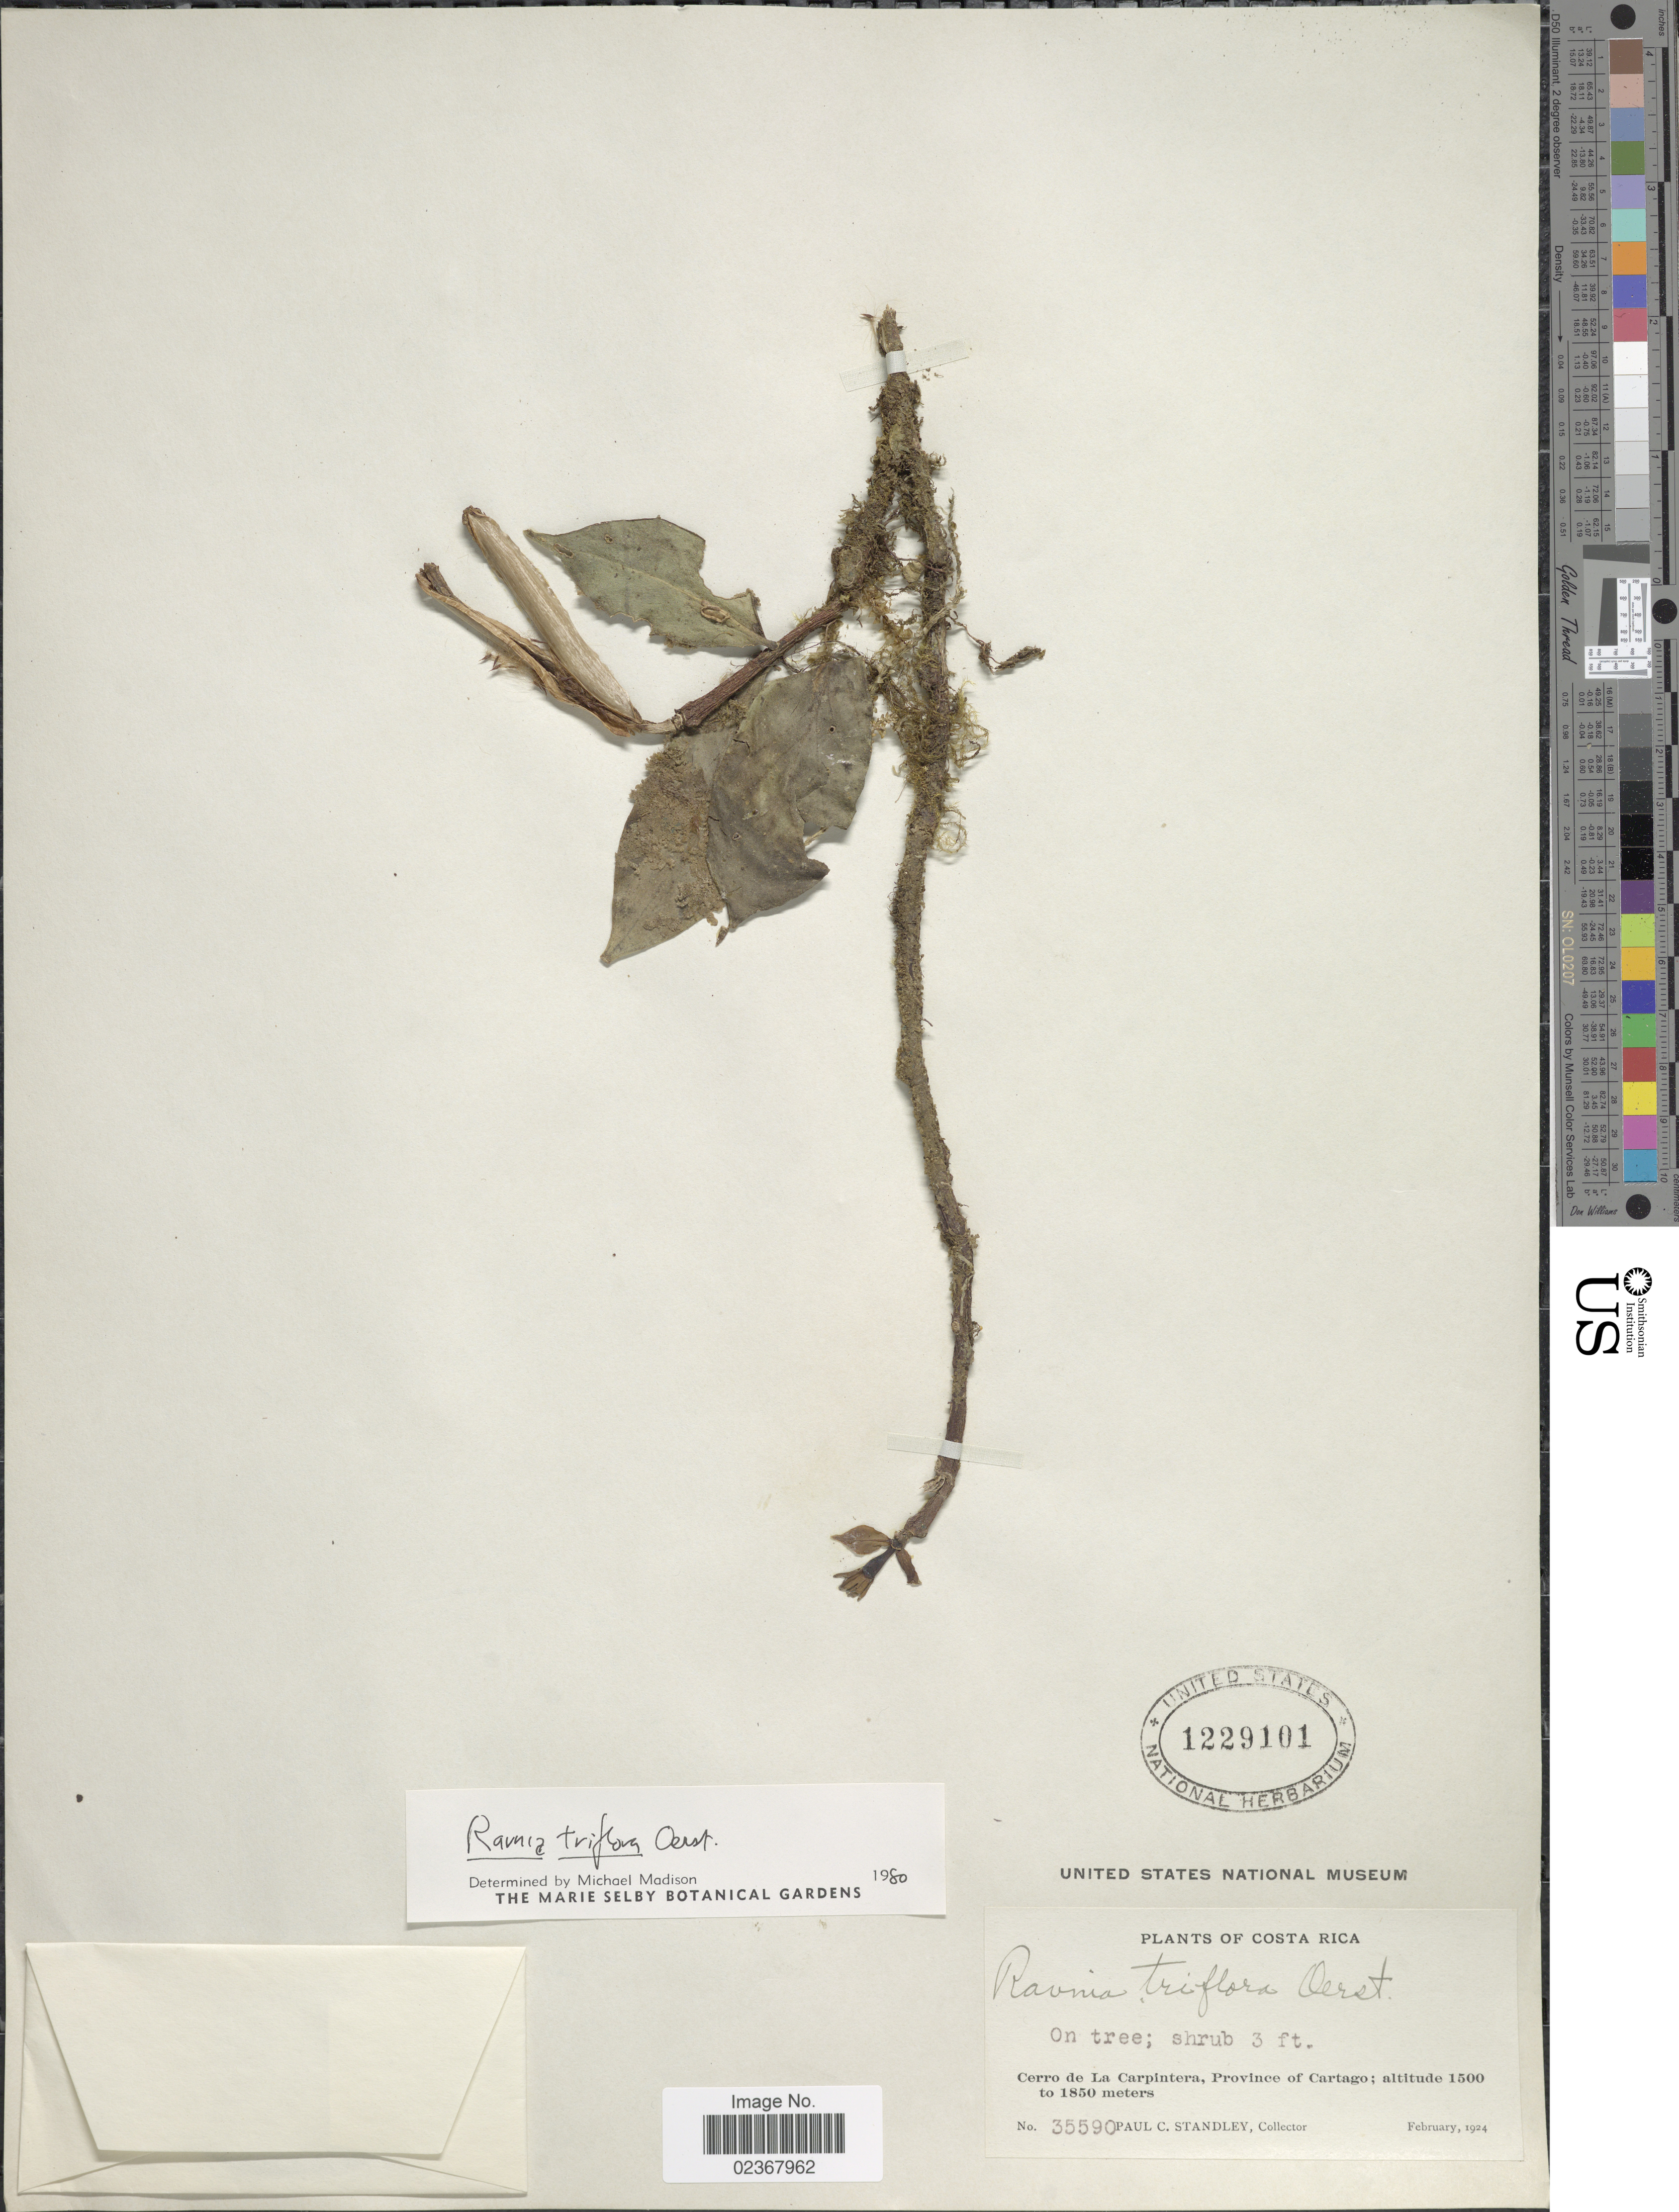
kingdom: Plantae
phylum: Tracheophyta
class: Magnoliopsida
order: Gentianales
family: Rubiaceae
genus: Hillia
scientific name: Hillia triflora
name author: (Oerst.) C.M. Taylor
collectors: P. C. Standley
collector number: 35590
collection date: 1924-02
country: Costa Rica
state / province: Cartago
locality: Cerro de La Carpintera, Provincia of Cartago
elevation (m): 1500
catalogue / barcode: US 1229101